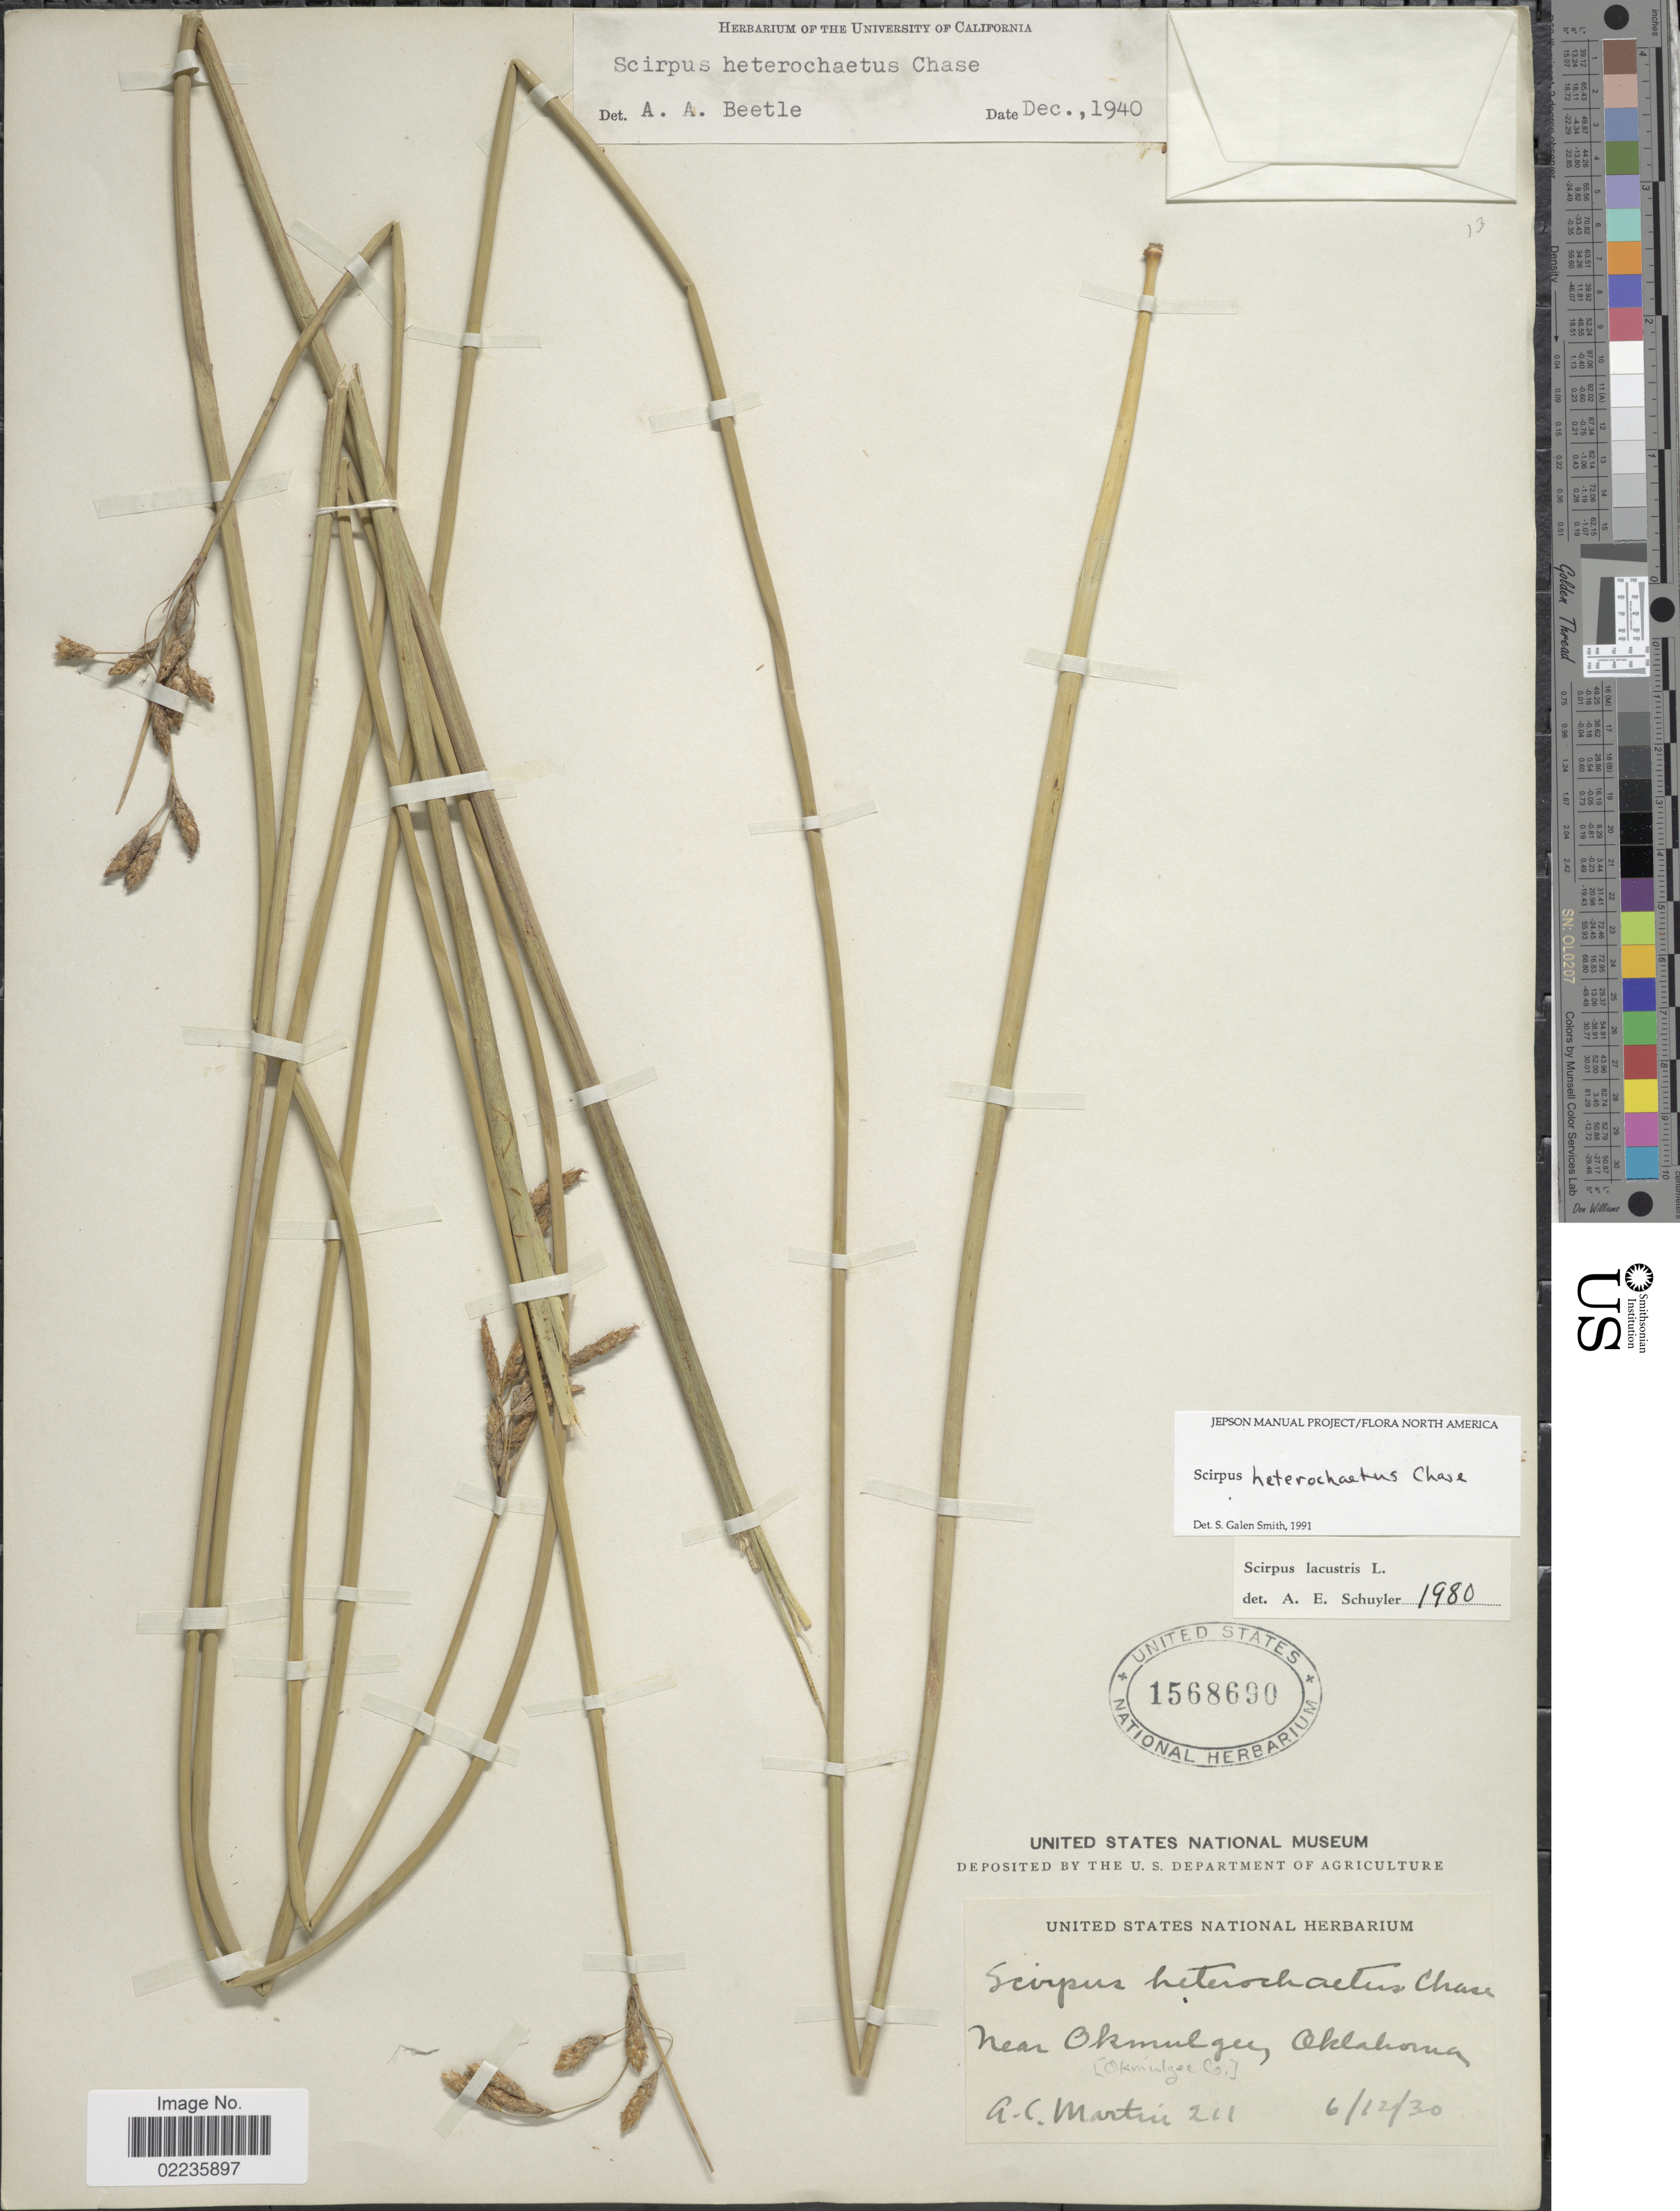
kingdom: Plantae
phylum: Tracheophyta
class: Liliopsida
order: Poales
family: Cyperaceae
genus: Schoenoplectus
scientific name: Schoenoplectus heterochaetus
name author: (Chase) Soják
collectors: A. C. Martin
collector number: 211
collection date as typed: Transcribed d/m/y: 12/6/30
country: United States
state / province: Oklahoma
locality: Near Okmulgee, Okmulgee Co.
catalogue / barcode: US 1568690